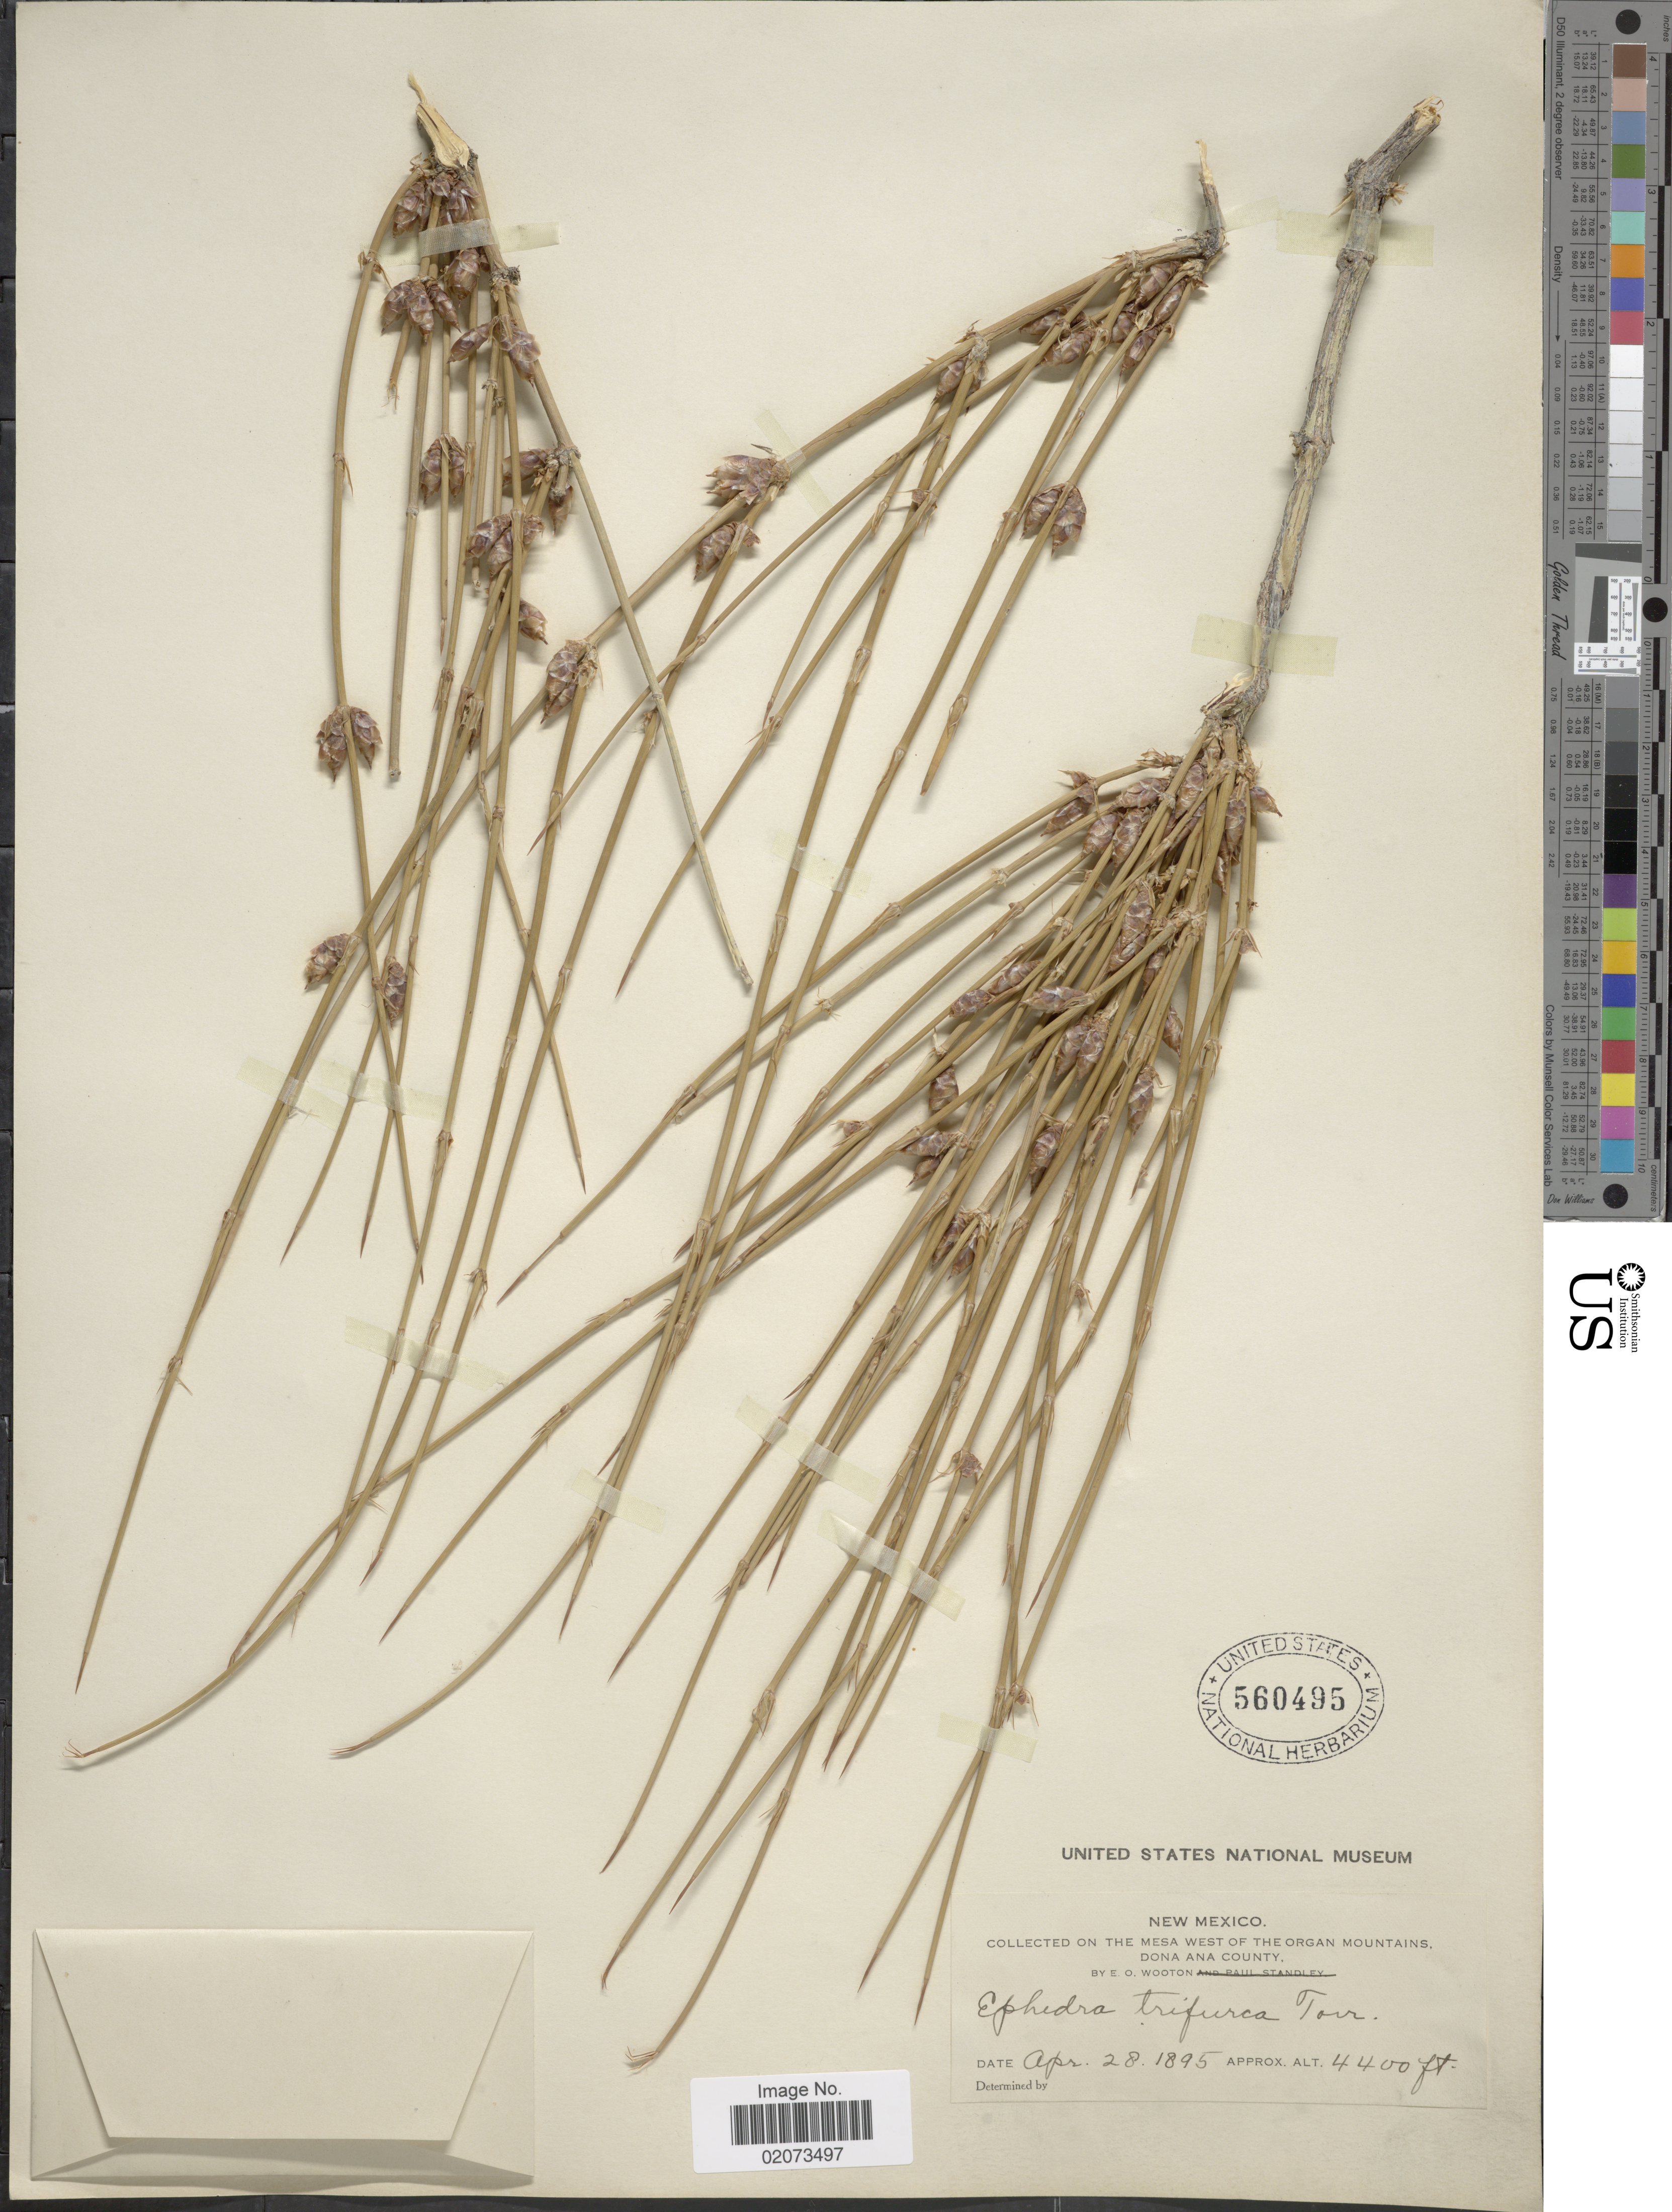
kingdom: Plantae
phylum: Tracheophyta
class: Gnetopsida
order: Ephedrales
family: Ephedraceae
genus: Ephedra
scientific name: Ephedra trifurca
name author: Torr. ex S. Watson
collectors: E. O. Wooton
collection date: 1895-04-28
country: United States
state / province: New Mexico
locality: On the mesa west of the Organ Mountains, Dona Ana County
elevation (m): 1341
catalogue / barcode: US 560495